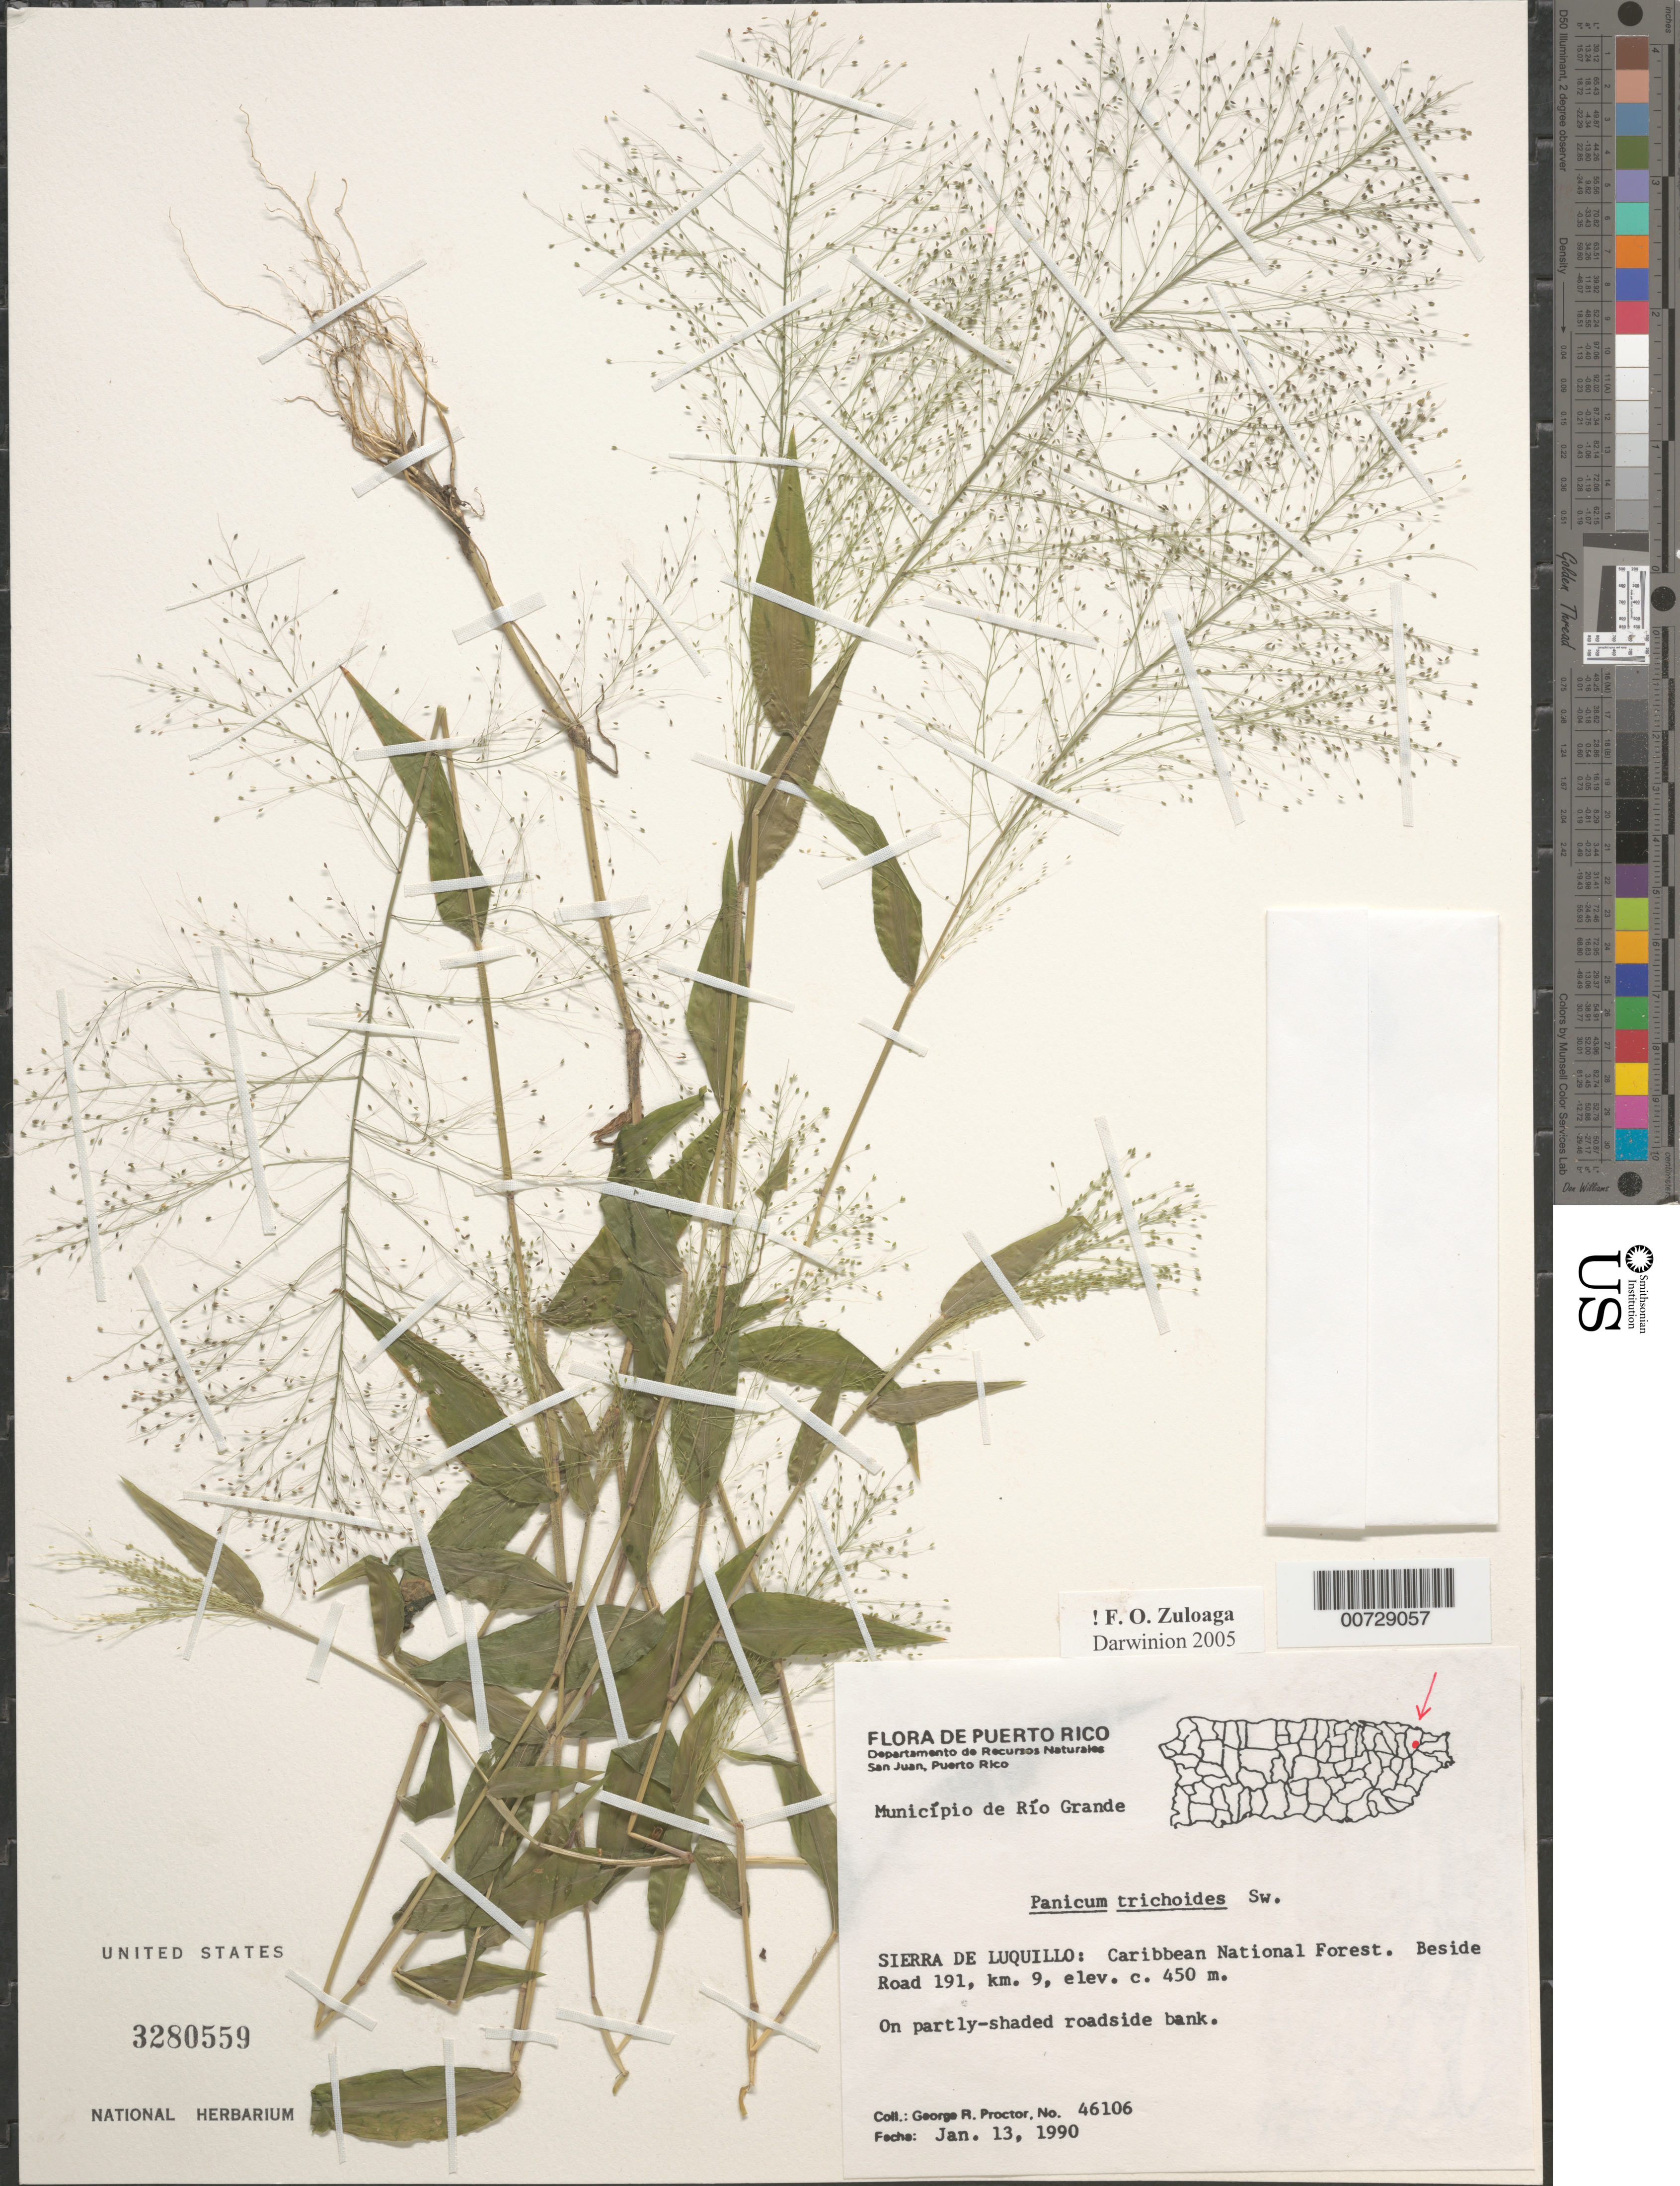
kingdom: Plantae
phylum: Tracheophyta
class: Liliopsida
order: Poales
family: Poaceae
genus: Panicum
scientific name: Panicum trichoides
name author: Sw.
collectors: G. R. Proctor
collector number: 46106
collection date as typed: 13 Jan 1990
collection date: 1990-01-13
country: Puerto Rico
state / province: Río Grande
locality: Mun. Río Grande: Sierra de Luquillo, Caribbean National Forest, beside Rd. 191, km 9.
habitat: Partially-shaded roadside bank.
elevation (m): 450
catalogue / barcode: US 3280559